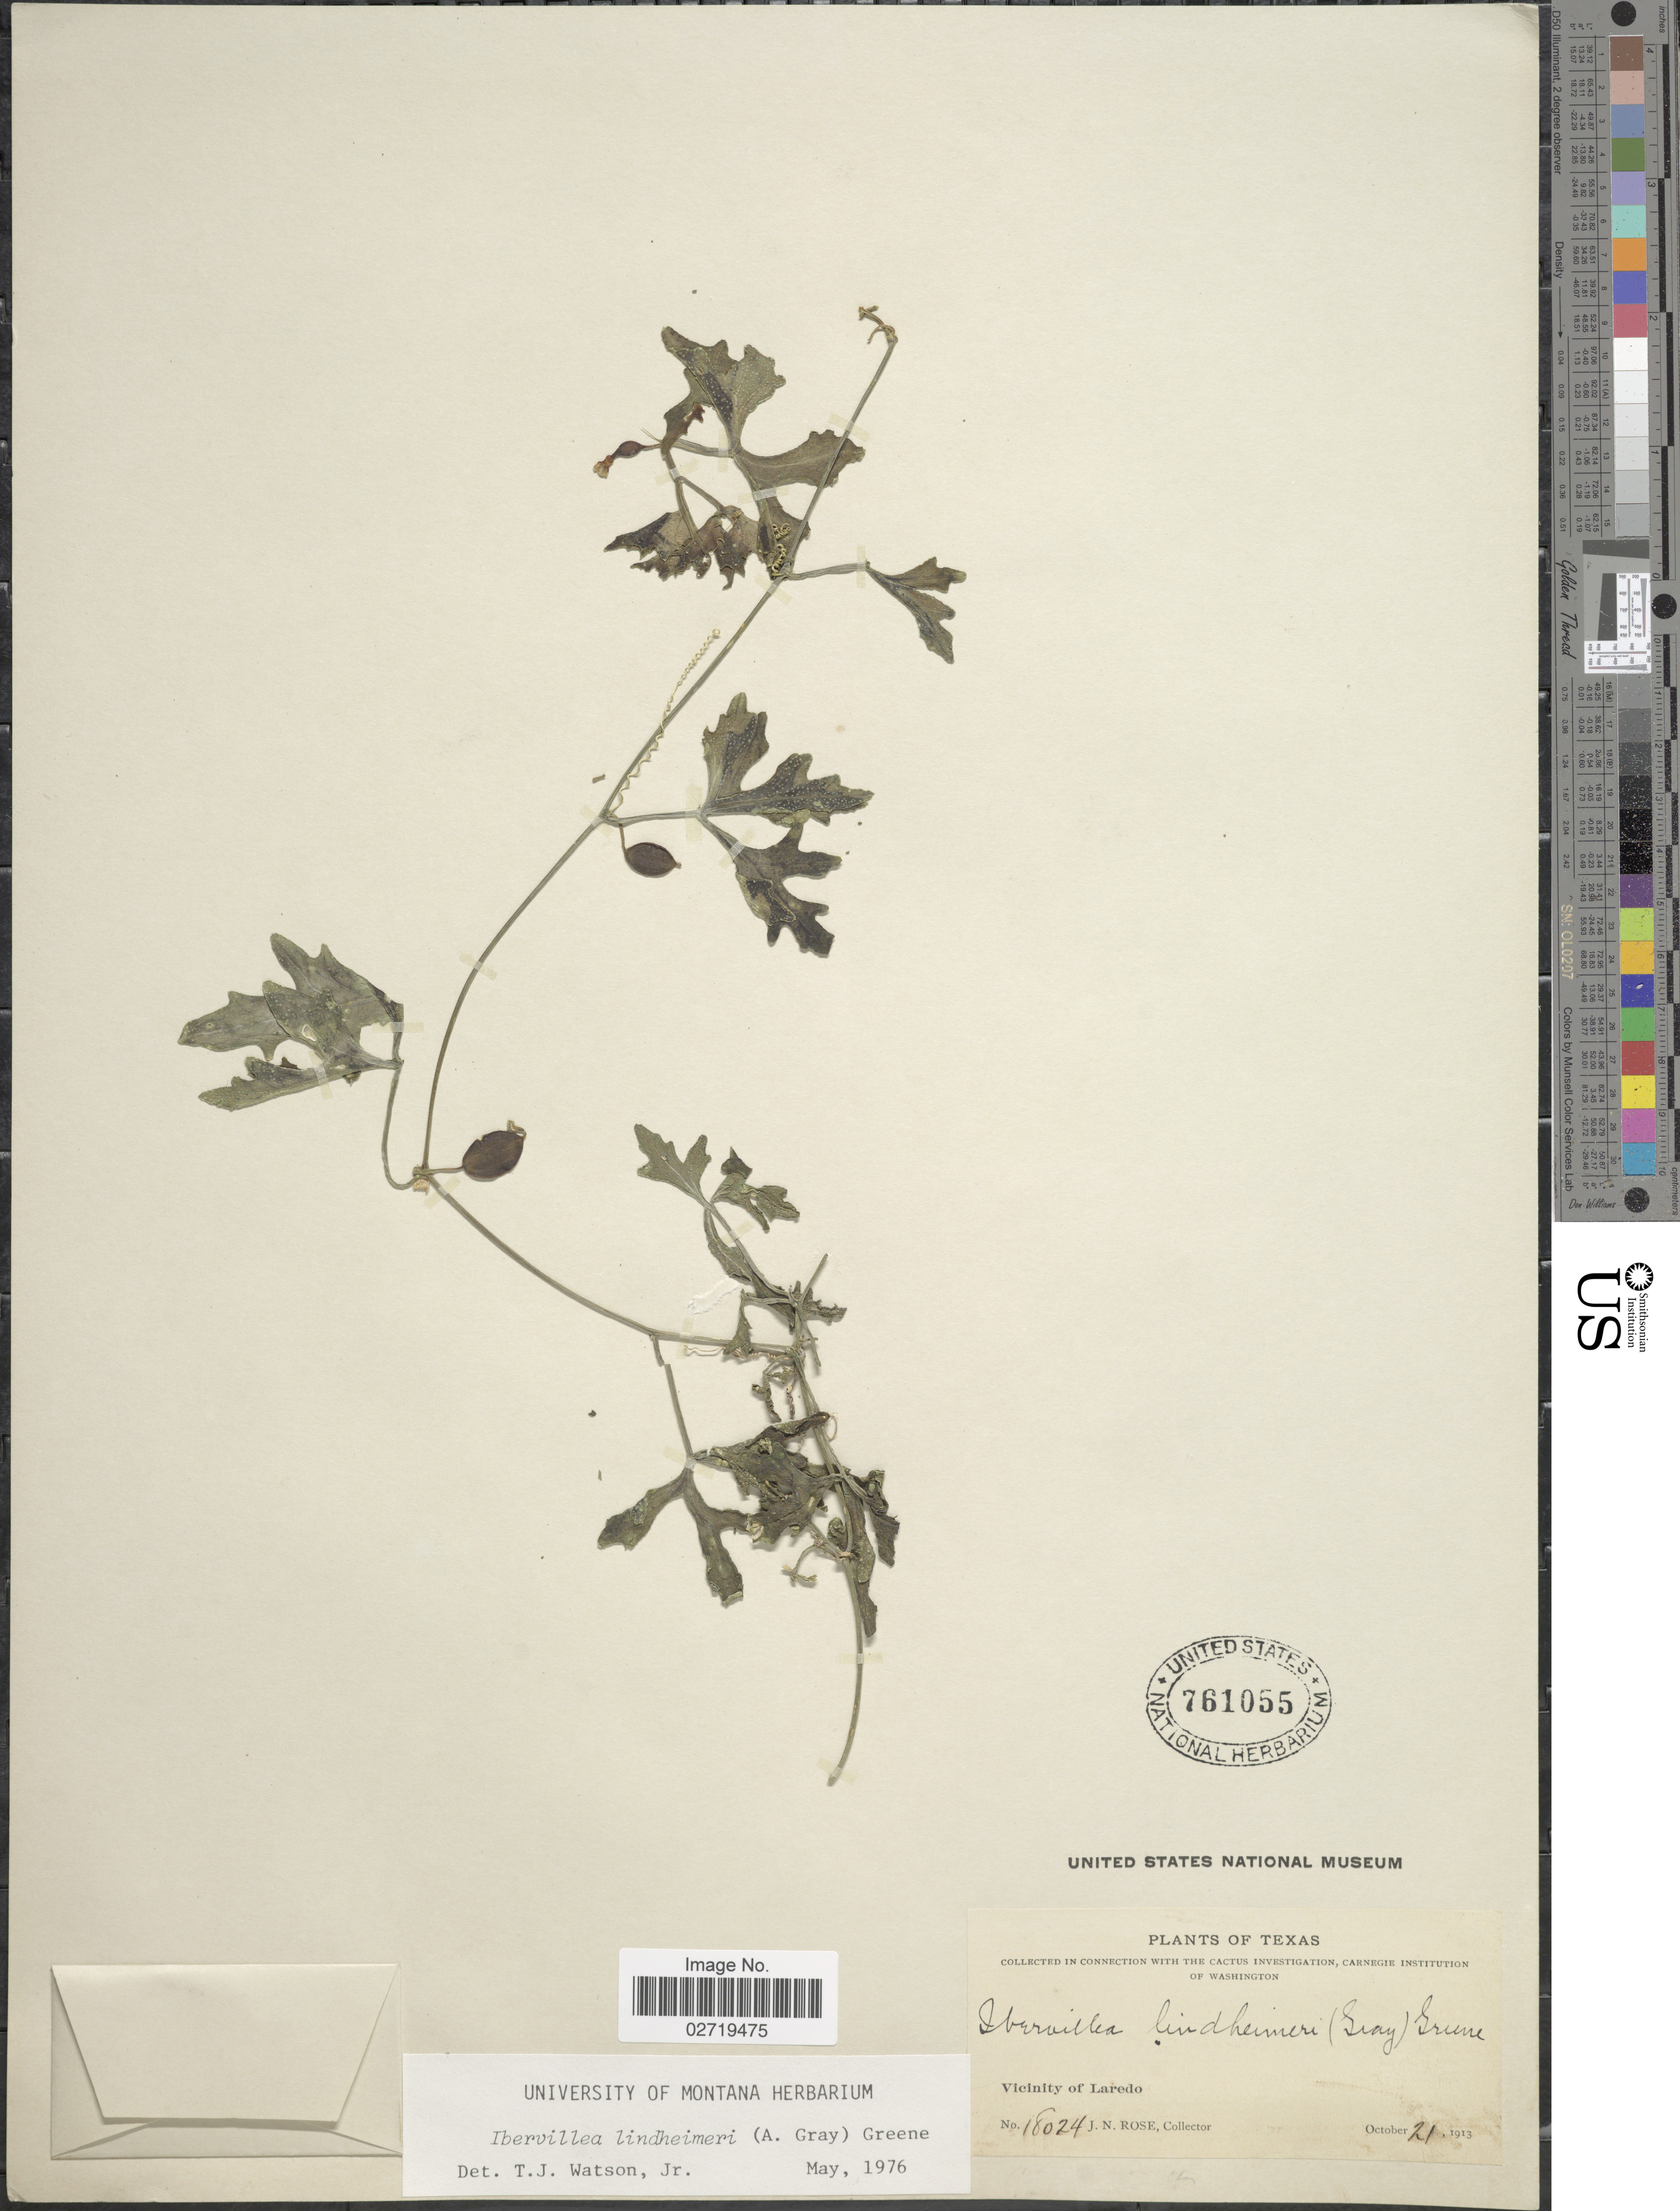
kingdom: Plantae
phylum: Tracheophyta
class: Magnoliopsida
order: Cucurbitales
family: Cucurbitaceae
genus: Ibervillea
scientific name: Ibervillea lindheimeri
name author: (A. Gray) Greene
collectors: J. N. Rose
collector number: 18024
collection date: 1913-10-21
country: United States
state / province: Texas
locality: Vicinity of Laredo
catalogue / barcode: US 761055